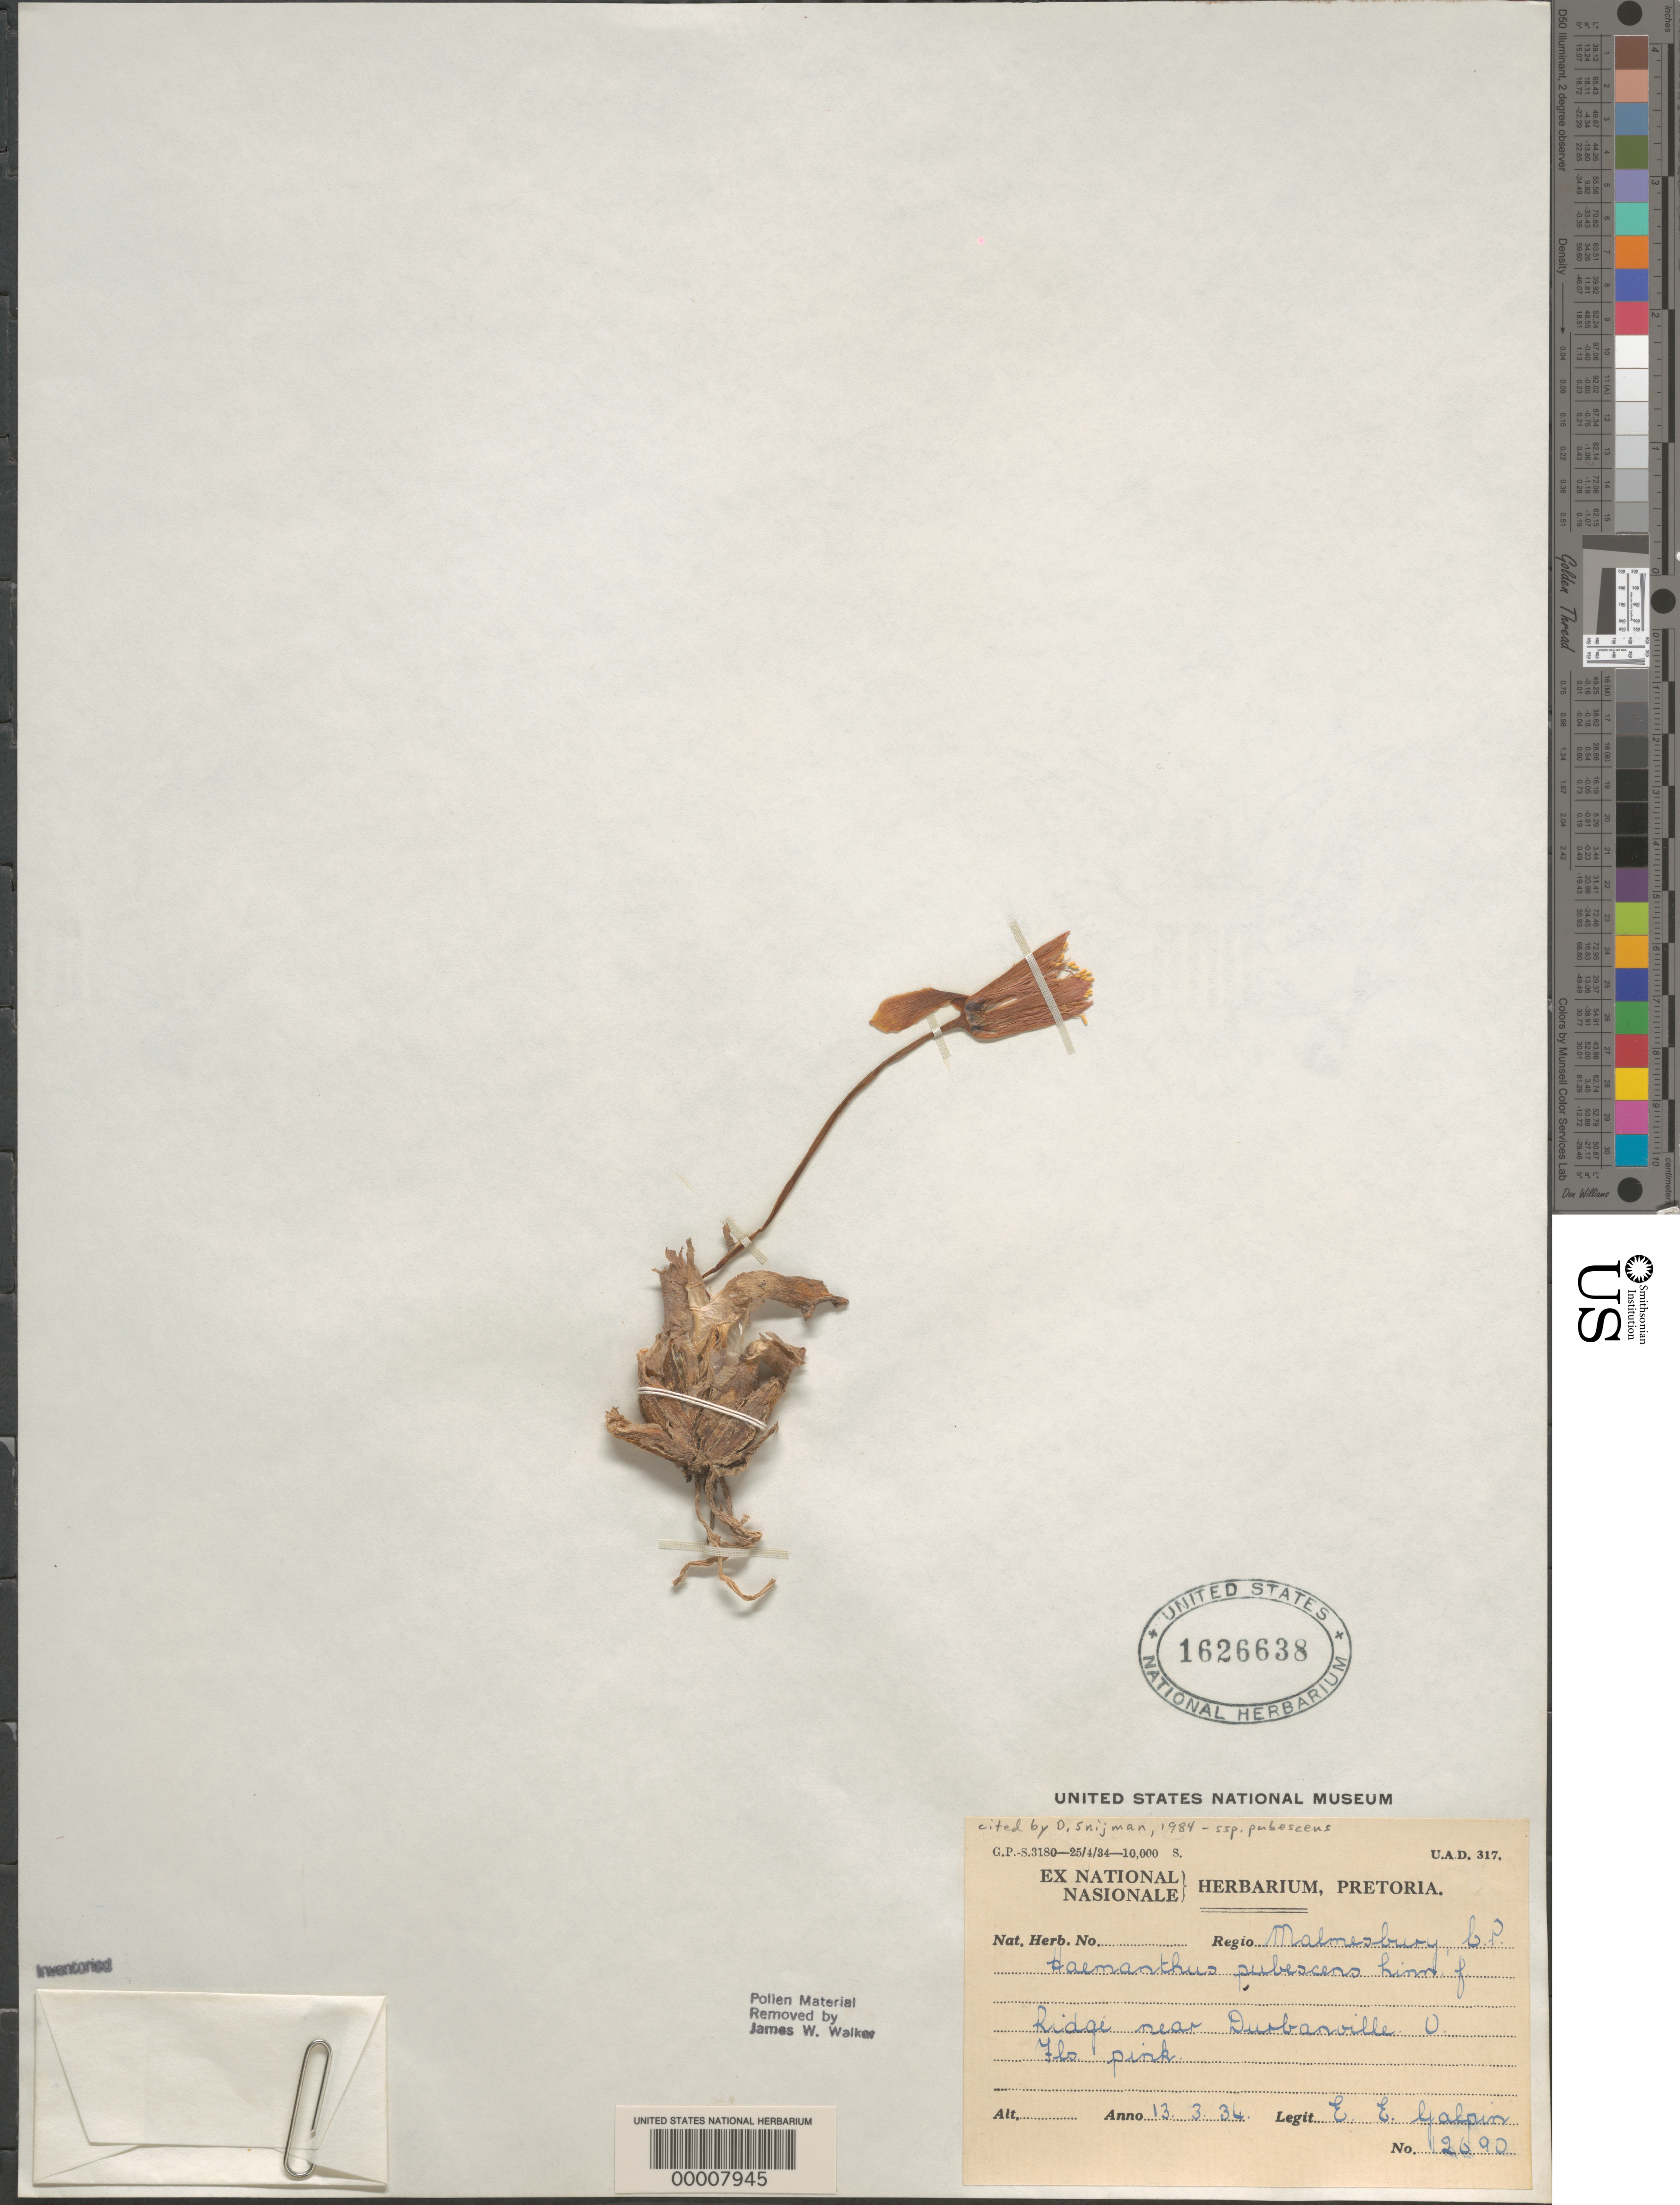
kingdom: Plantae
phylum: Tracheophyta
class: Liliopsida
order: Asparagales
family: Amaryllidaceae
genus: Haemanthus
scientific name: Haemanthus pubescens subsp. pubescens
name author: L. f.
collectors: E. Galpin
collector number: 2690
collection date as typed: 13 Mar 1934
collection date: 1934-03-13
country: South Africa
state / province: Gauteng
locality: Malmmesburg, near durbanville. (pretoria)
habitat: Ridge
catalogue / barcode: US 1626638